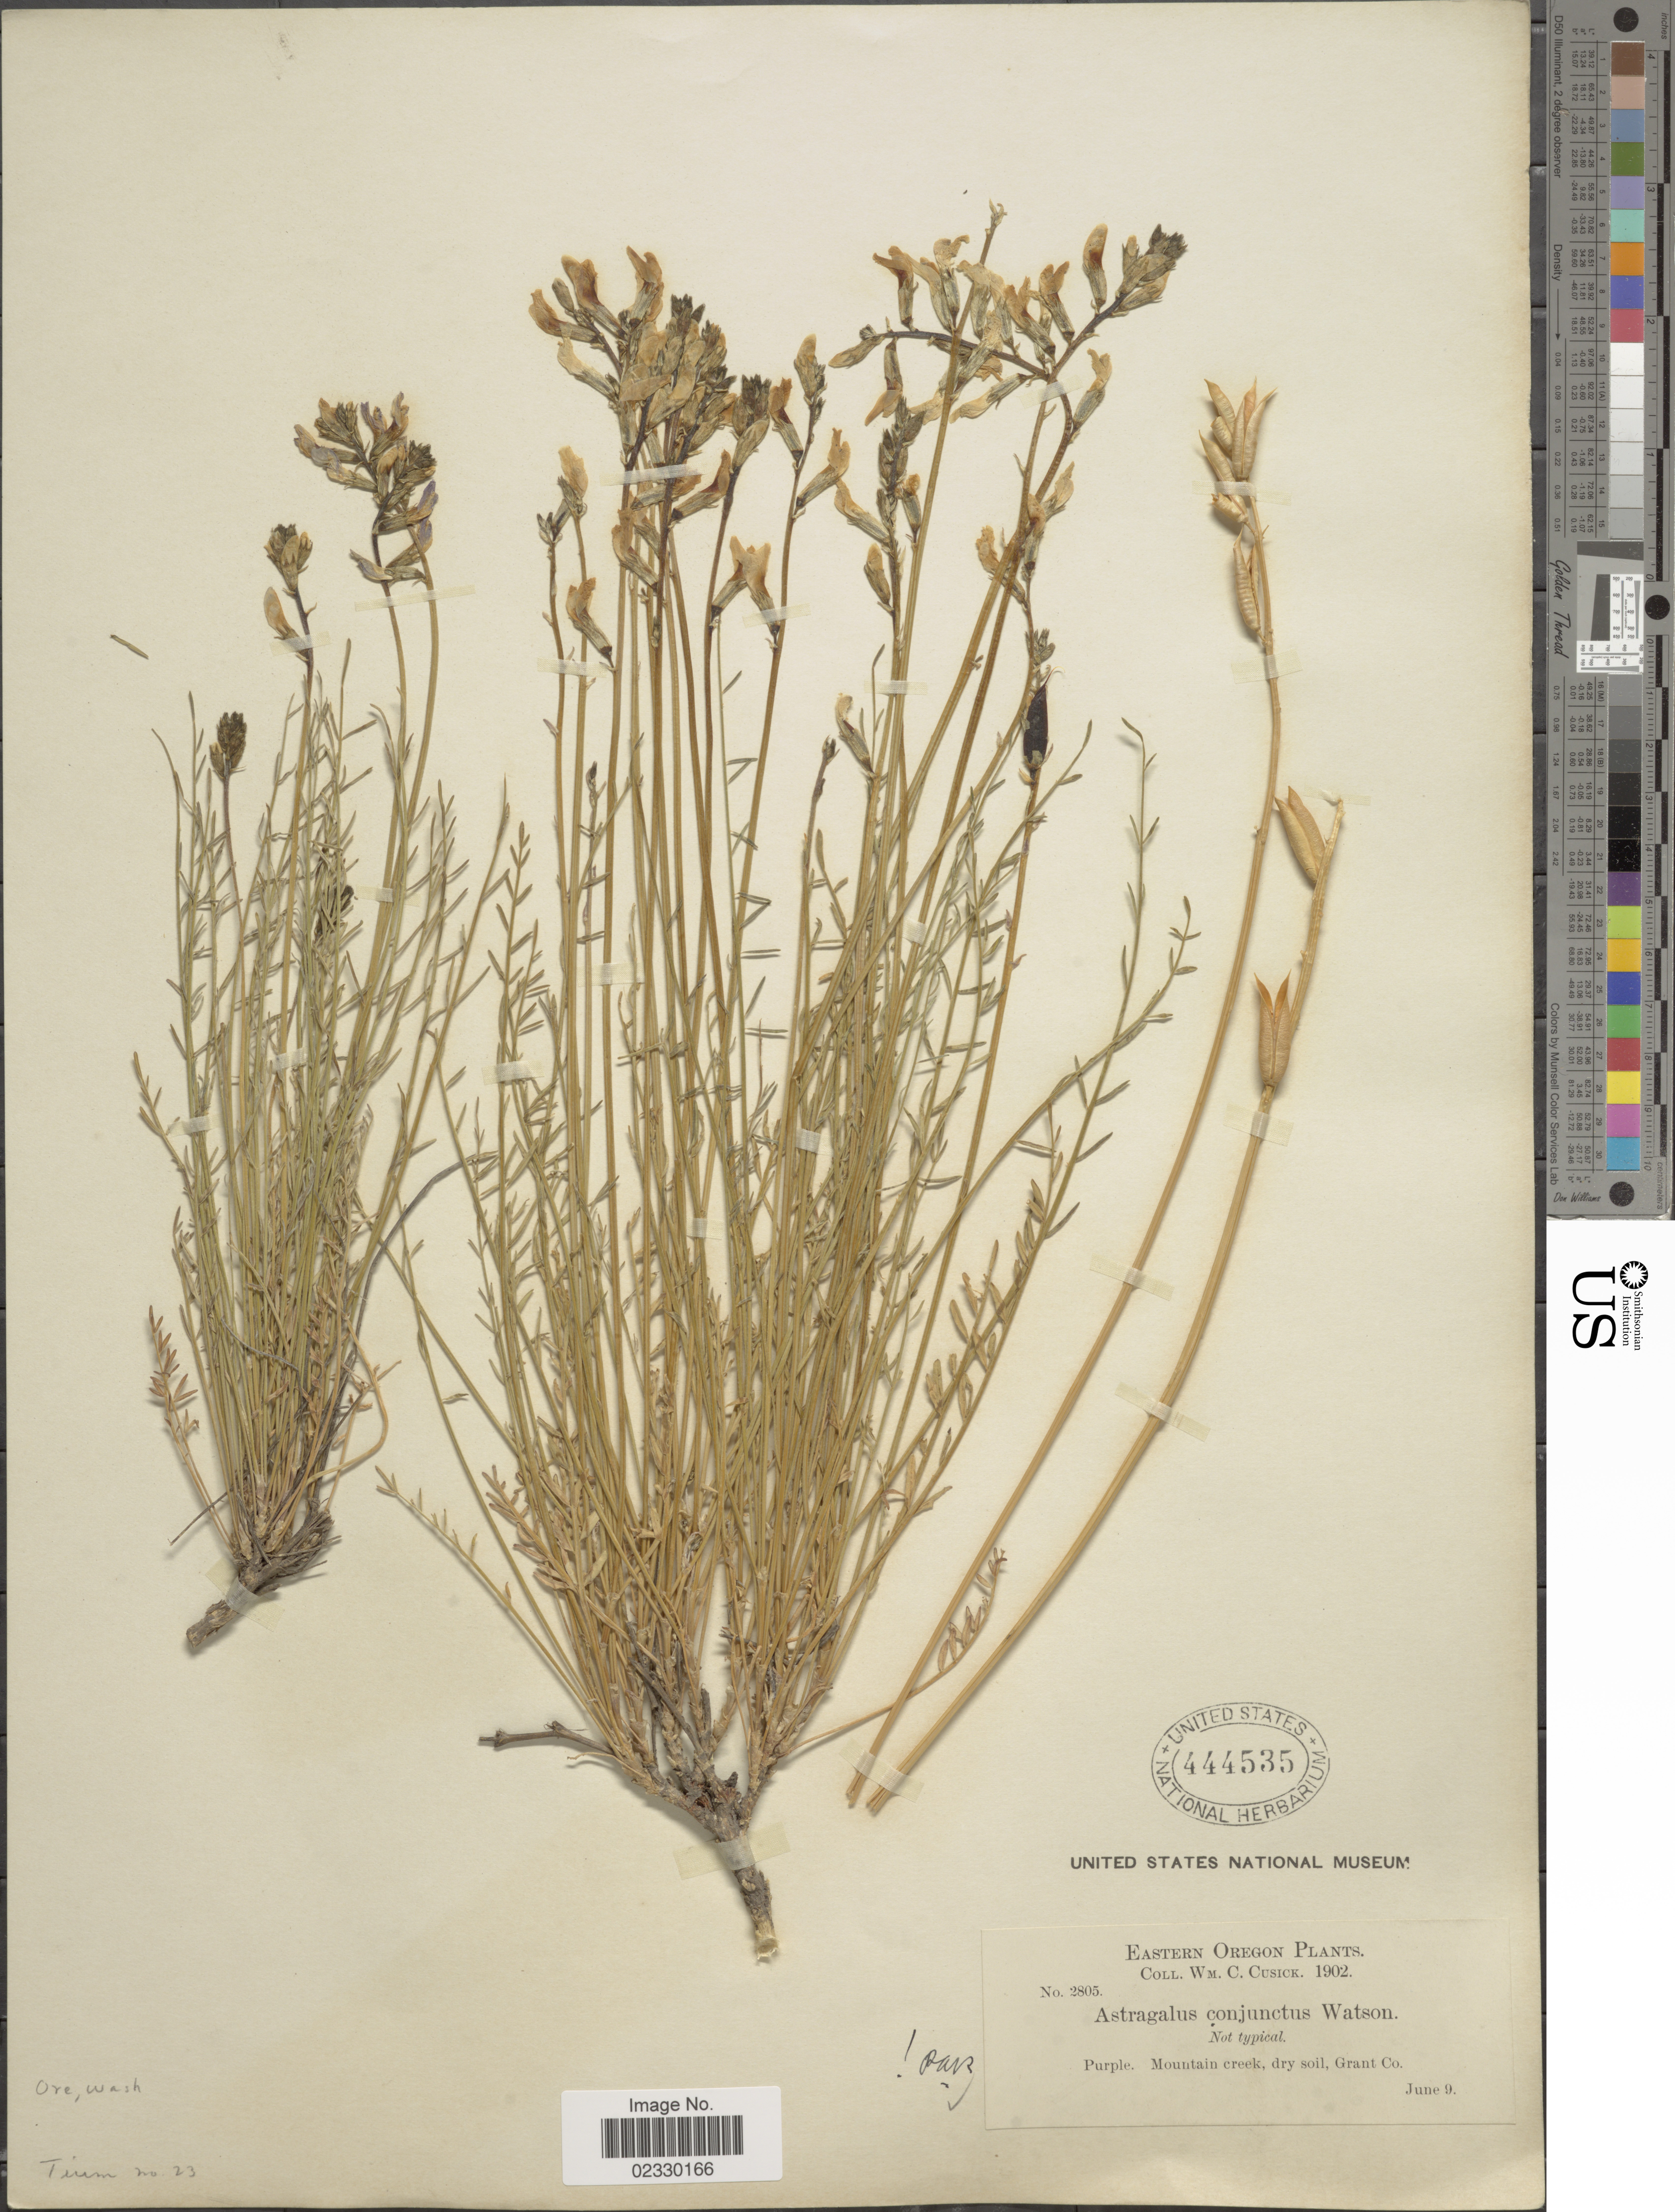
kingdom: Plantae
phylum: Tracheophyta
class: Magnoliopsida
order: Fabales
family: Fabaceae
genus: Astragalus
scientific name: Astragalus conjunctus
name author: S. Watson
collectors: W. C. Cusick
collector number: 2805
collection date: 1902-06-09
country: United States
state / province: Oregon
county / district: Grant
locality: Eastern Oregon. Purple. Mountain creek, dry soil, Grant Co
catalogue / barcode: US 444535